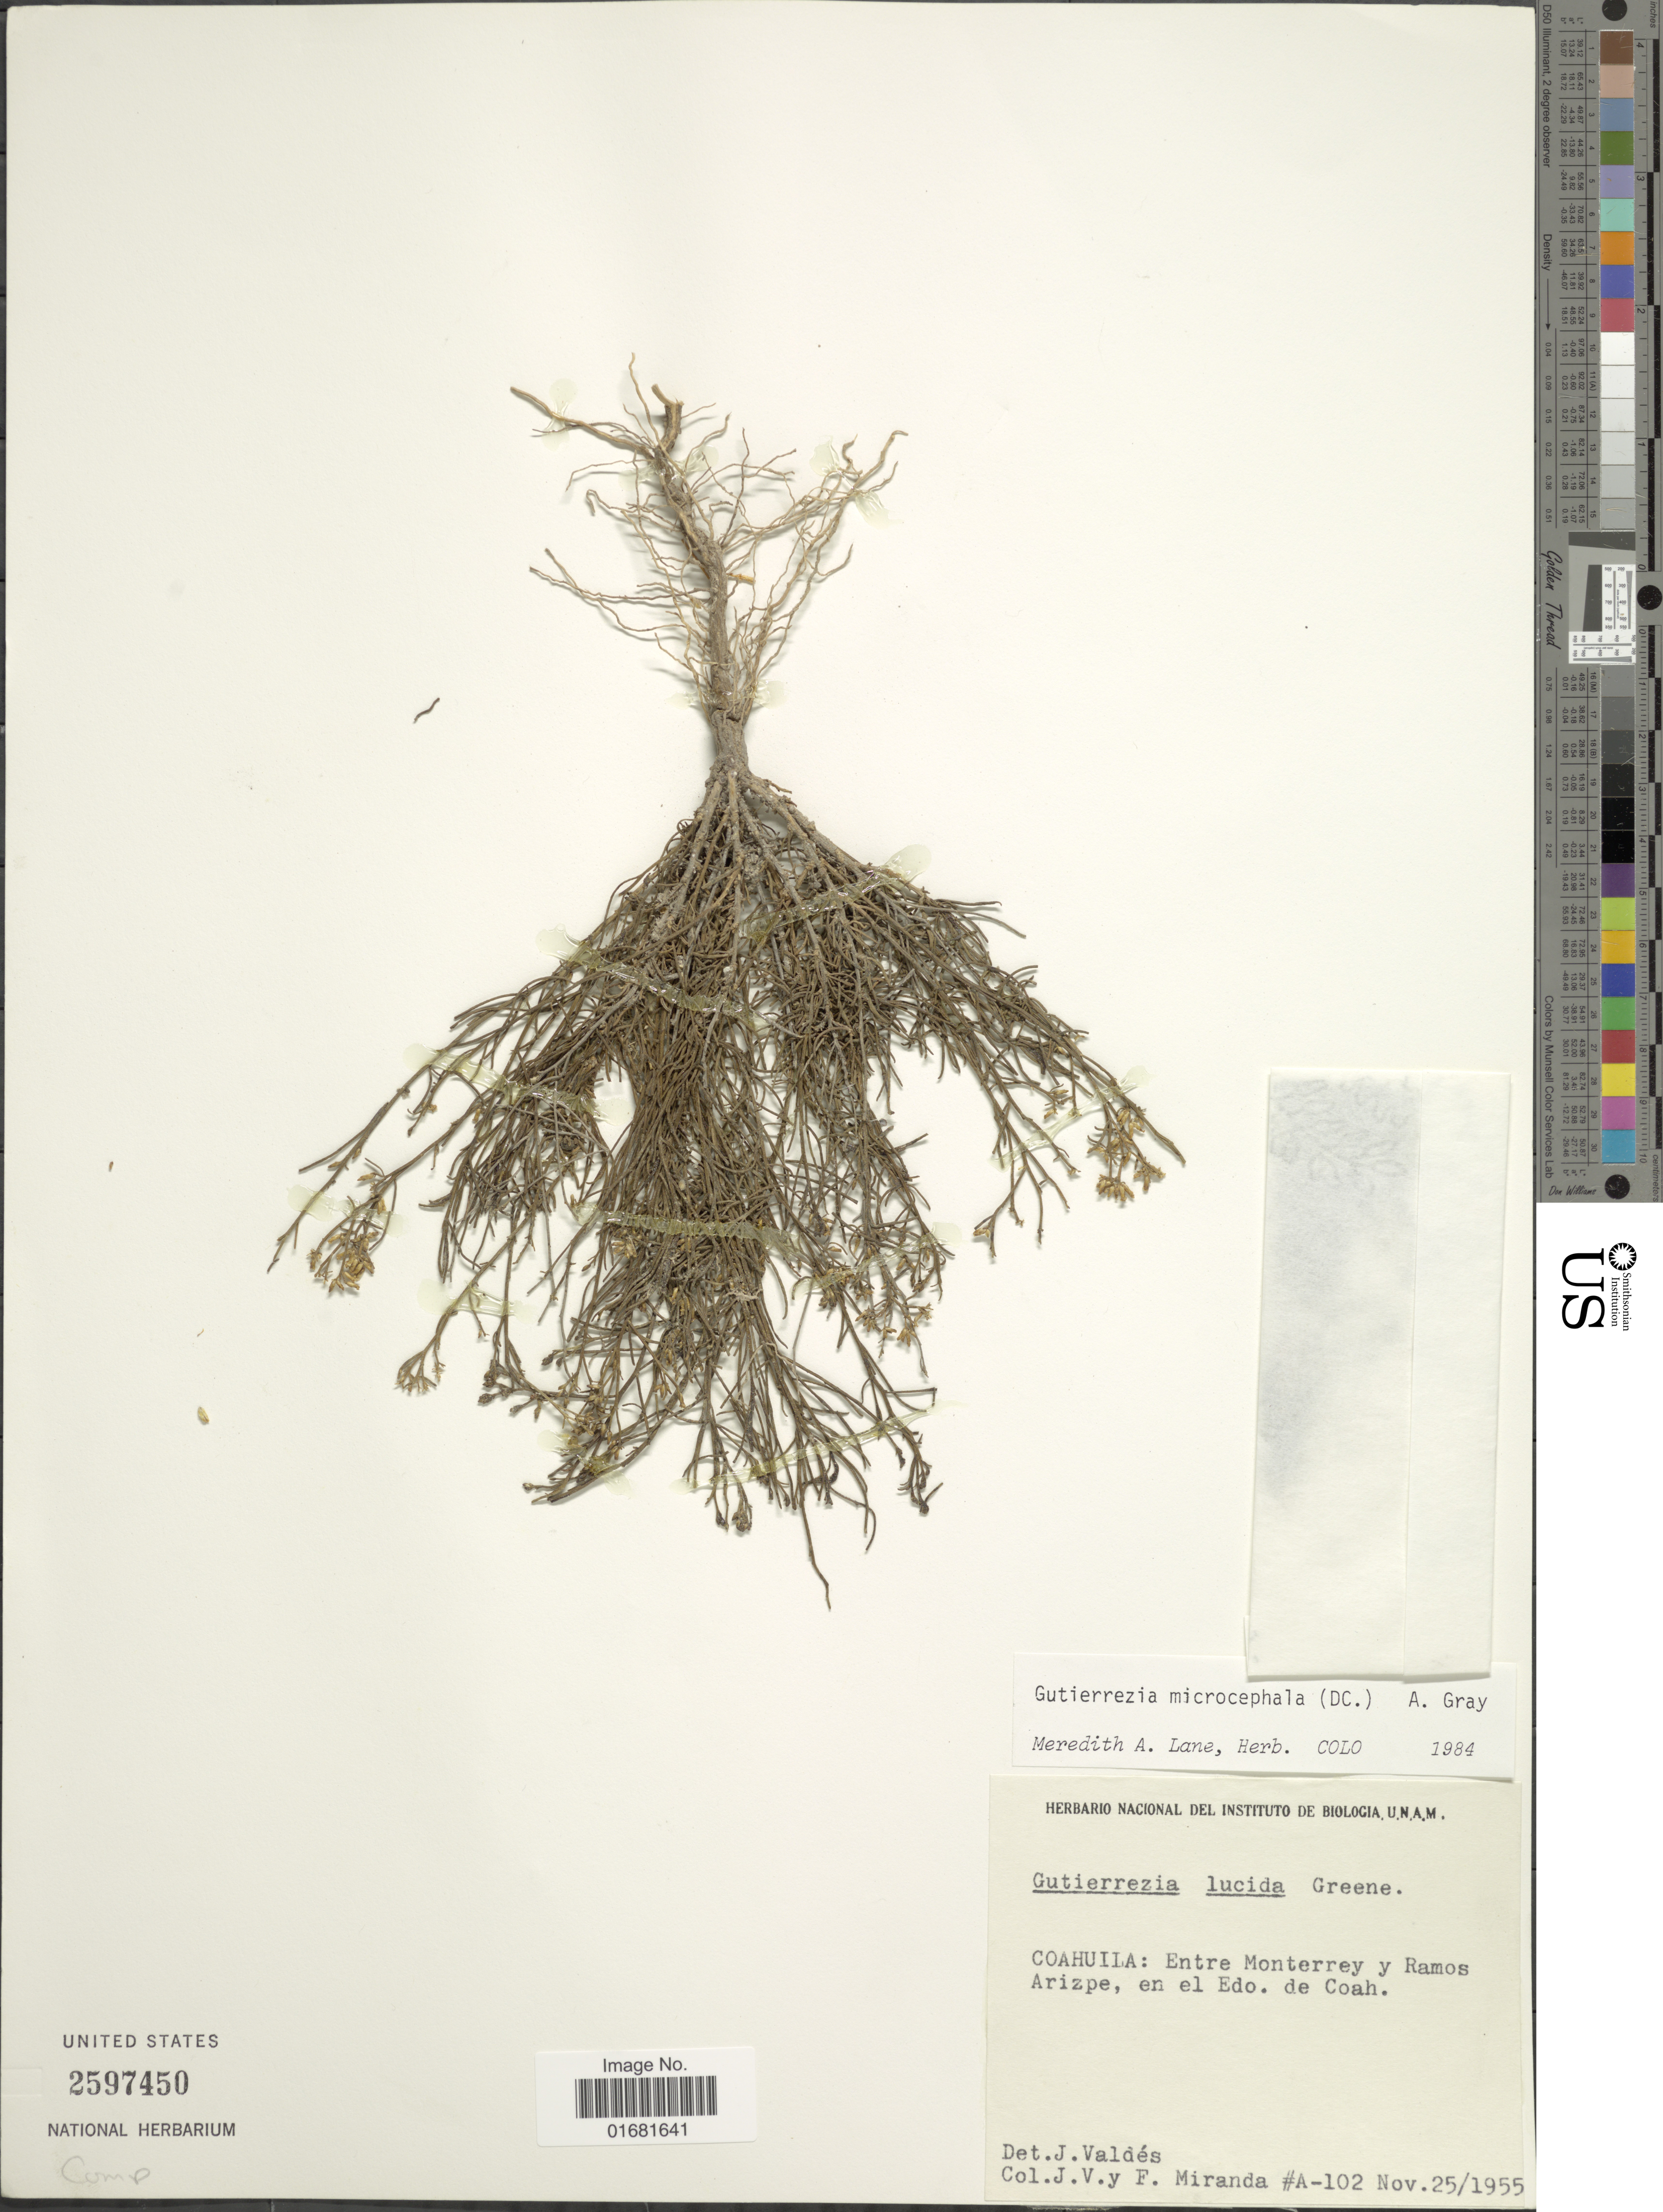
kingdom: Plantae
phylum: Tracheophyta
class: Magnoliopsida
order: Asterales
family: Asteraceae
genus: Gutierrezia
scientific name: Gutierrezia microcephala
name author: (DC.) A. Gray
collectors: J. Velloso de Miranda & F. Miranda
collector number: A-102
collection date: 1955-11-25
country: Mexico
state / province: Coahuila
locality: Entre Monterrey y Ramos Arizpe, en el Edo. de Coah.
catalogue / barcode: US 2597450